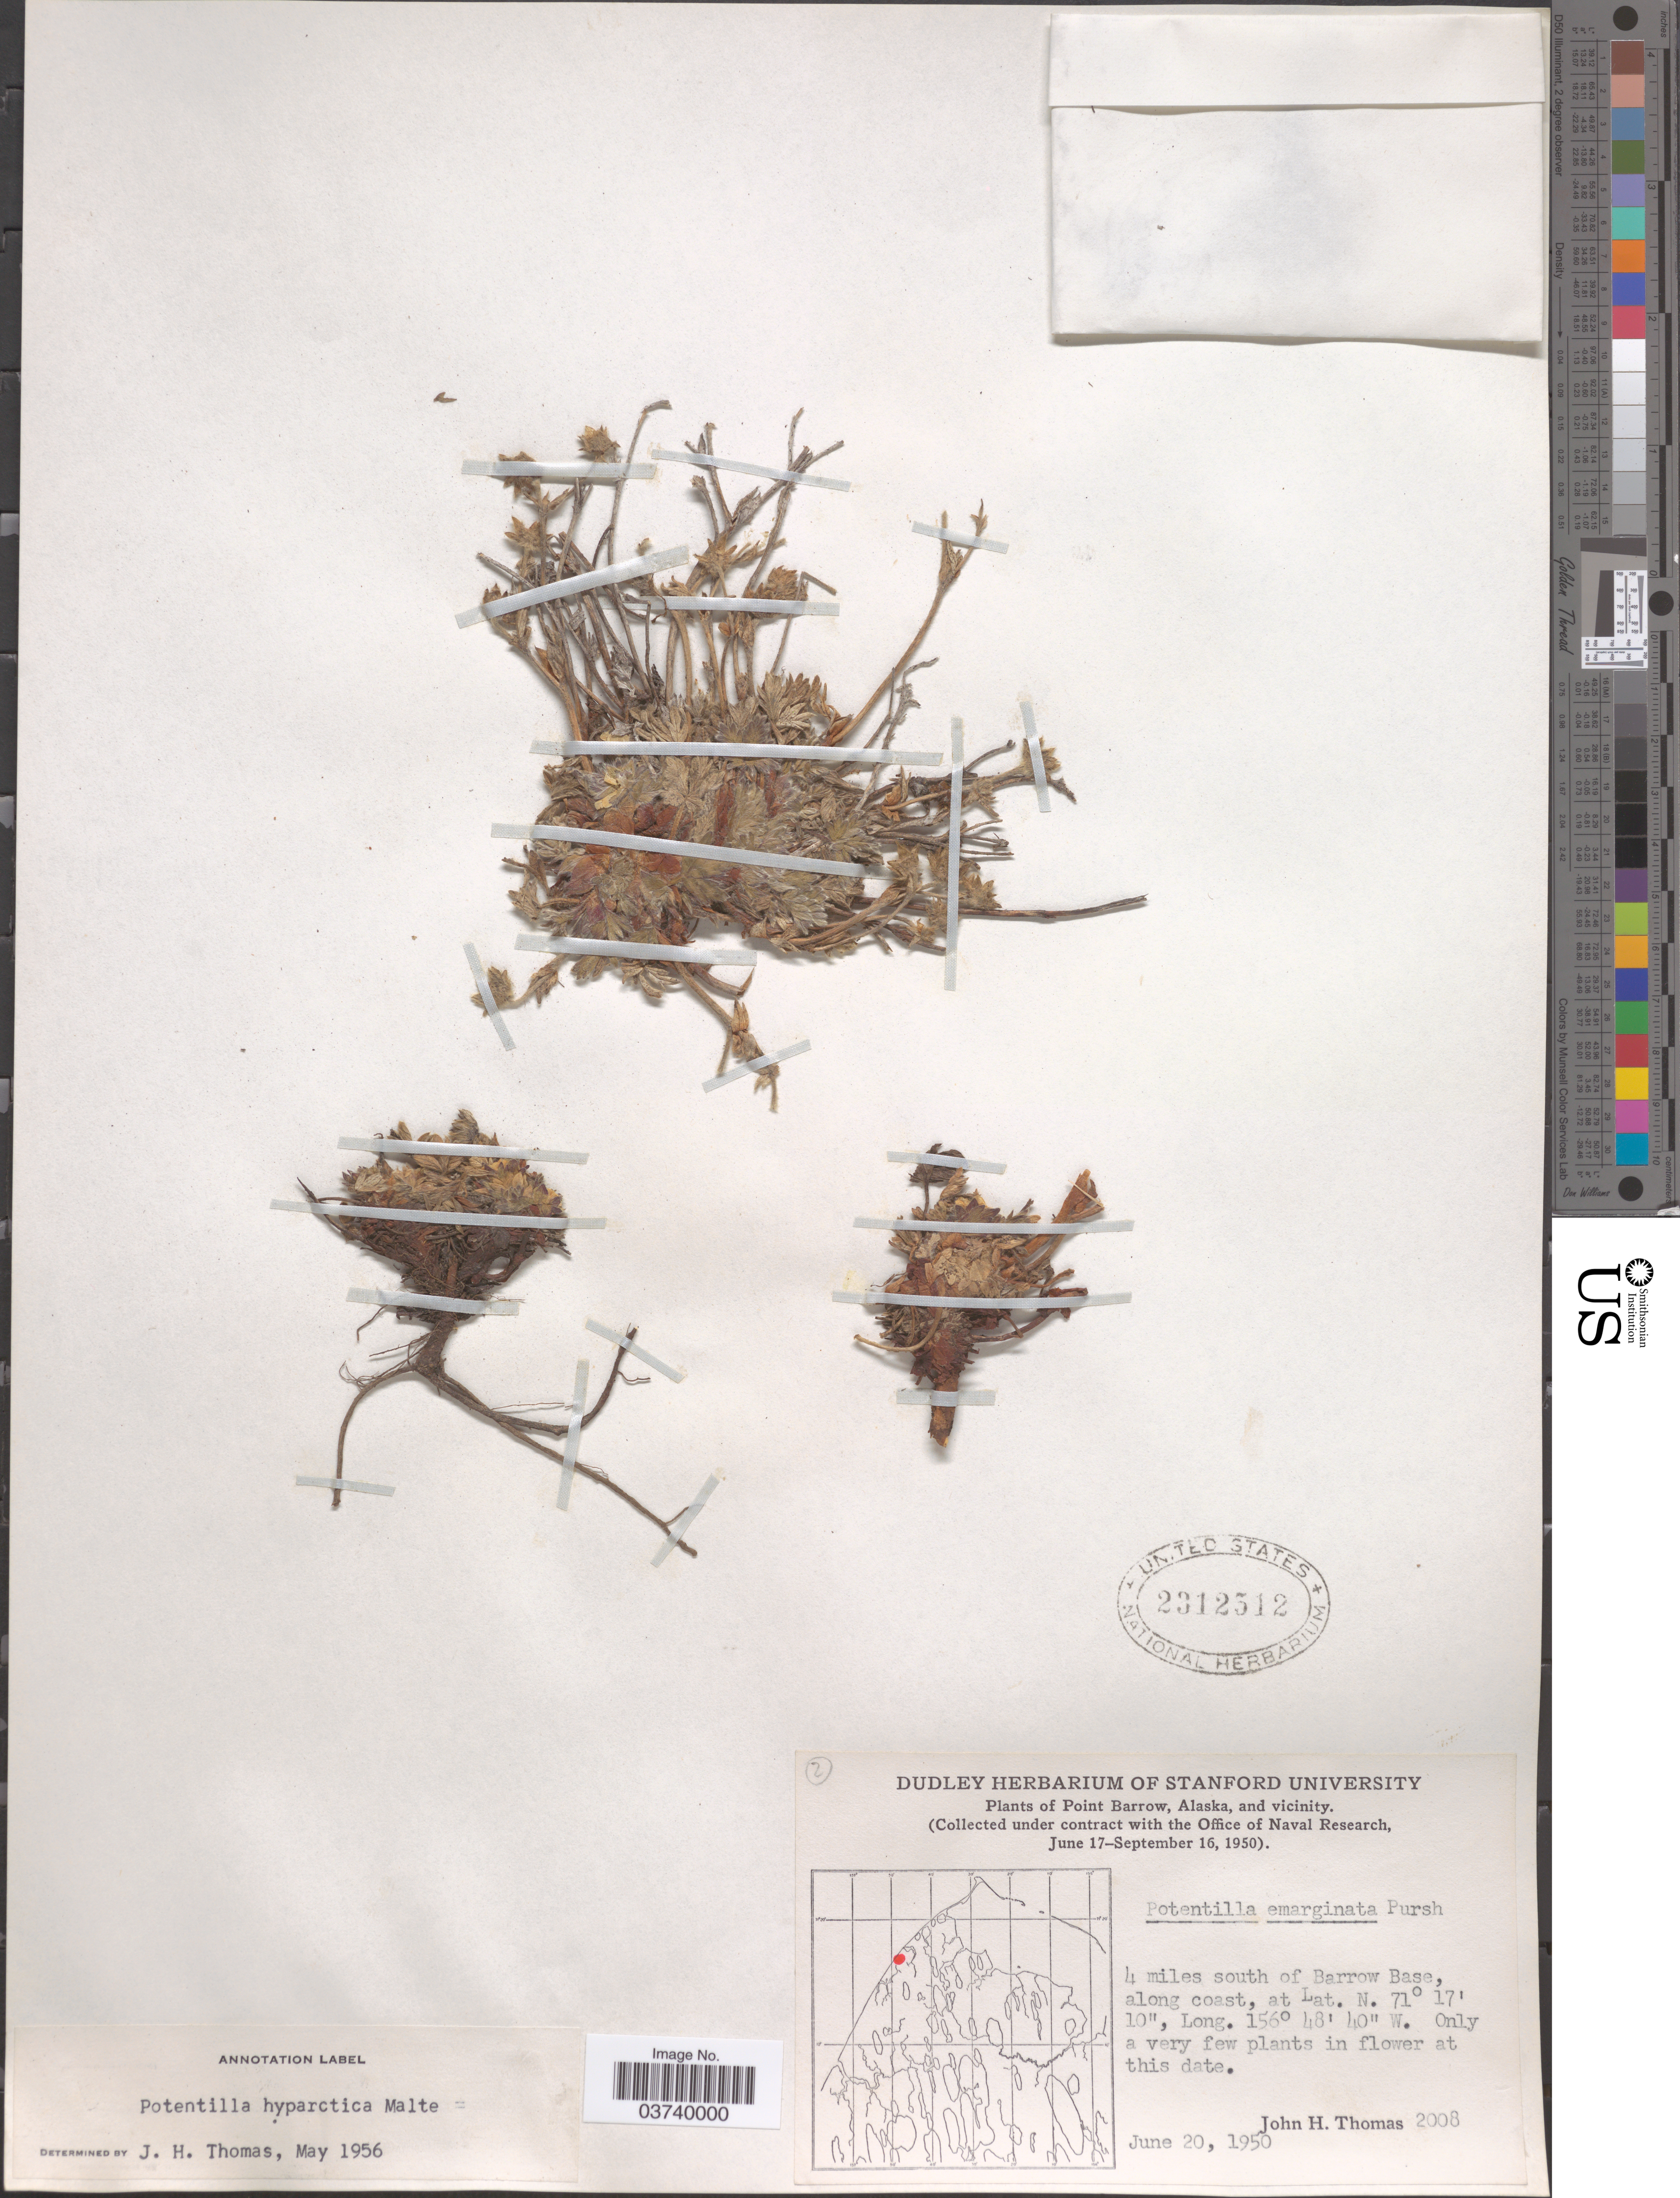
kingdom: Plantae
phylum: Tracheophyta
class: Magnoliopsida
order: Rosales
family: Rosaceae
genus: Potentilla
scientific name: Potentilla hyparctica subsp. hyparctica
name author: Malte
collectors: J. H. Thomas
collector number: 2008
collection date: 1950-06-20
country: United States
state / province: Alaska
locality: Point Barrow, Alaska, and vicinity. 4 miles south of Barrow base, along coast.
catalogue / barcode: US 2312512